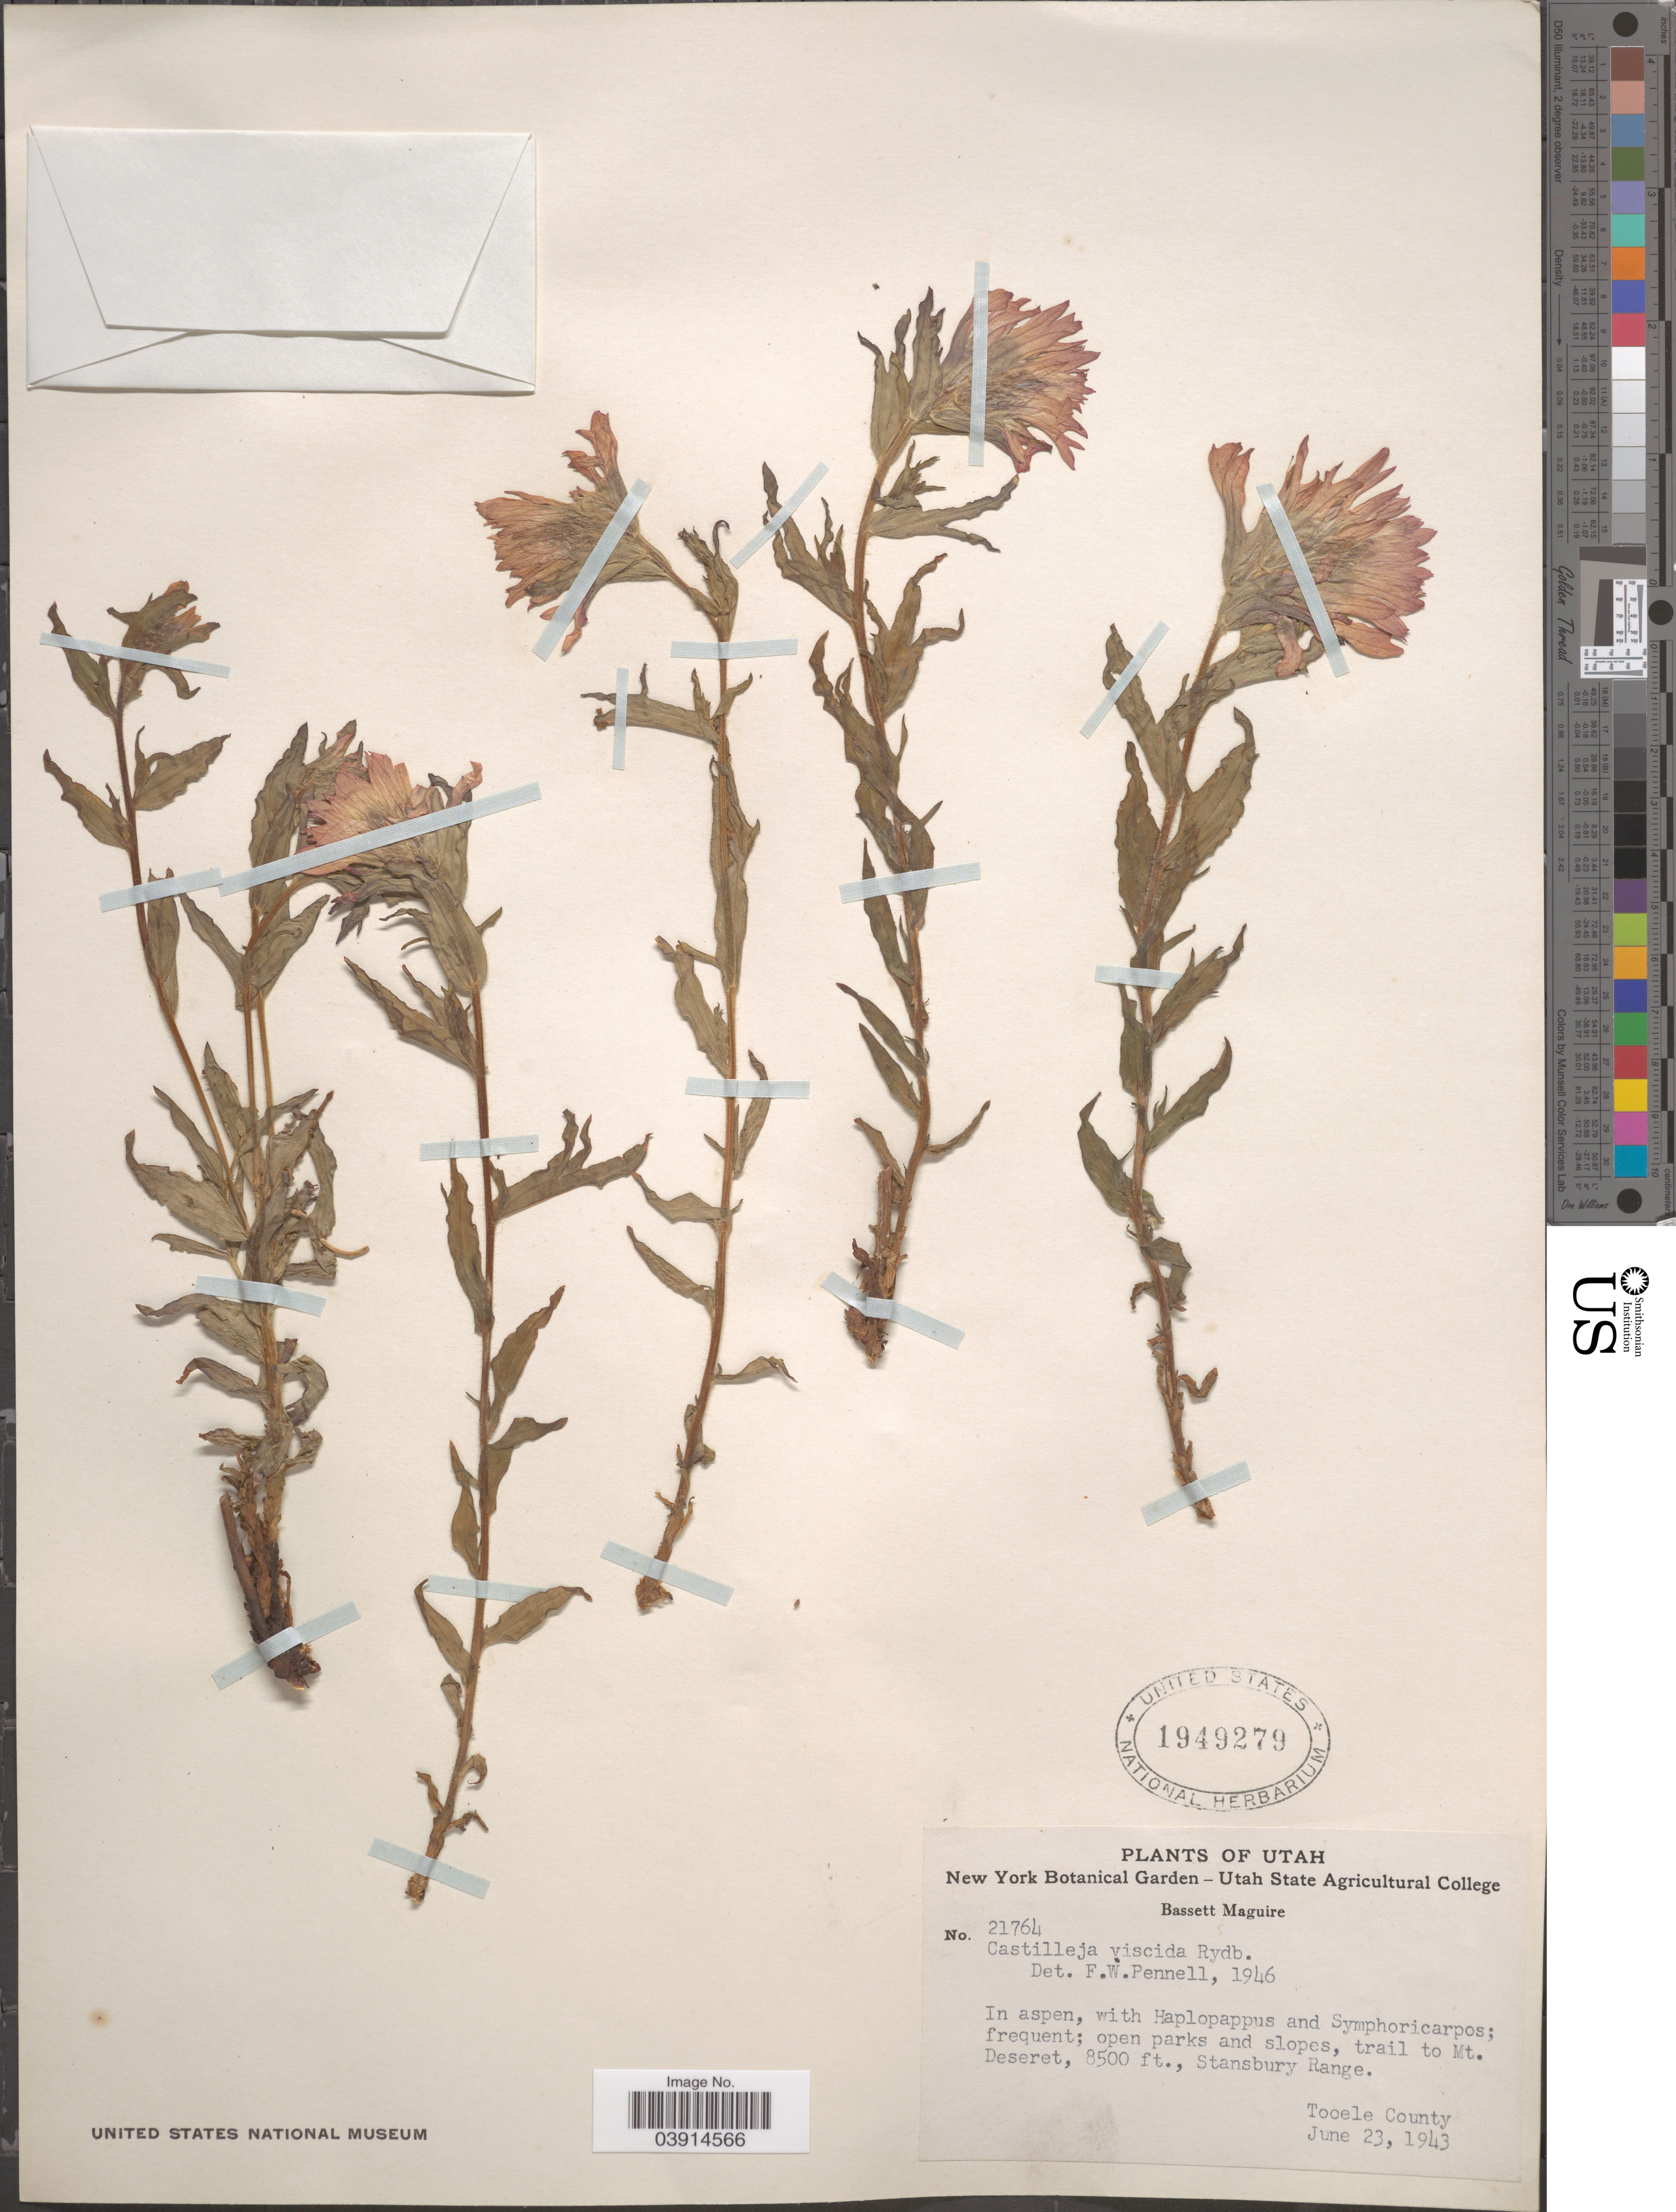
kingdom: Plantae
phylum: Tracheophyta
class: Magnoliopsida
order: Lamiales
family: Orobanchaceae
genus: Castilleja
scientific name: Castilleja viscida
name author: Rydb.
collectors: B. Maguire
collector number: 21764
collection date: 1943-06-23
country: United States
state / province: Utah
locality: Trail to Mt. Deseret, Stansbury Range. Tooele County.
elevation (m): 2591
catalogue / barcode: US 1949279